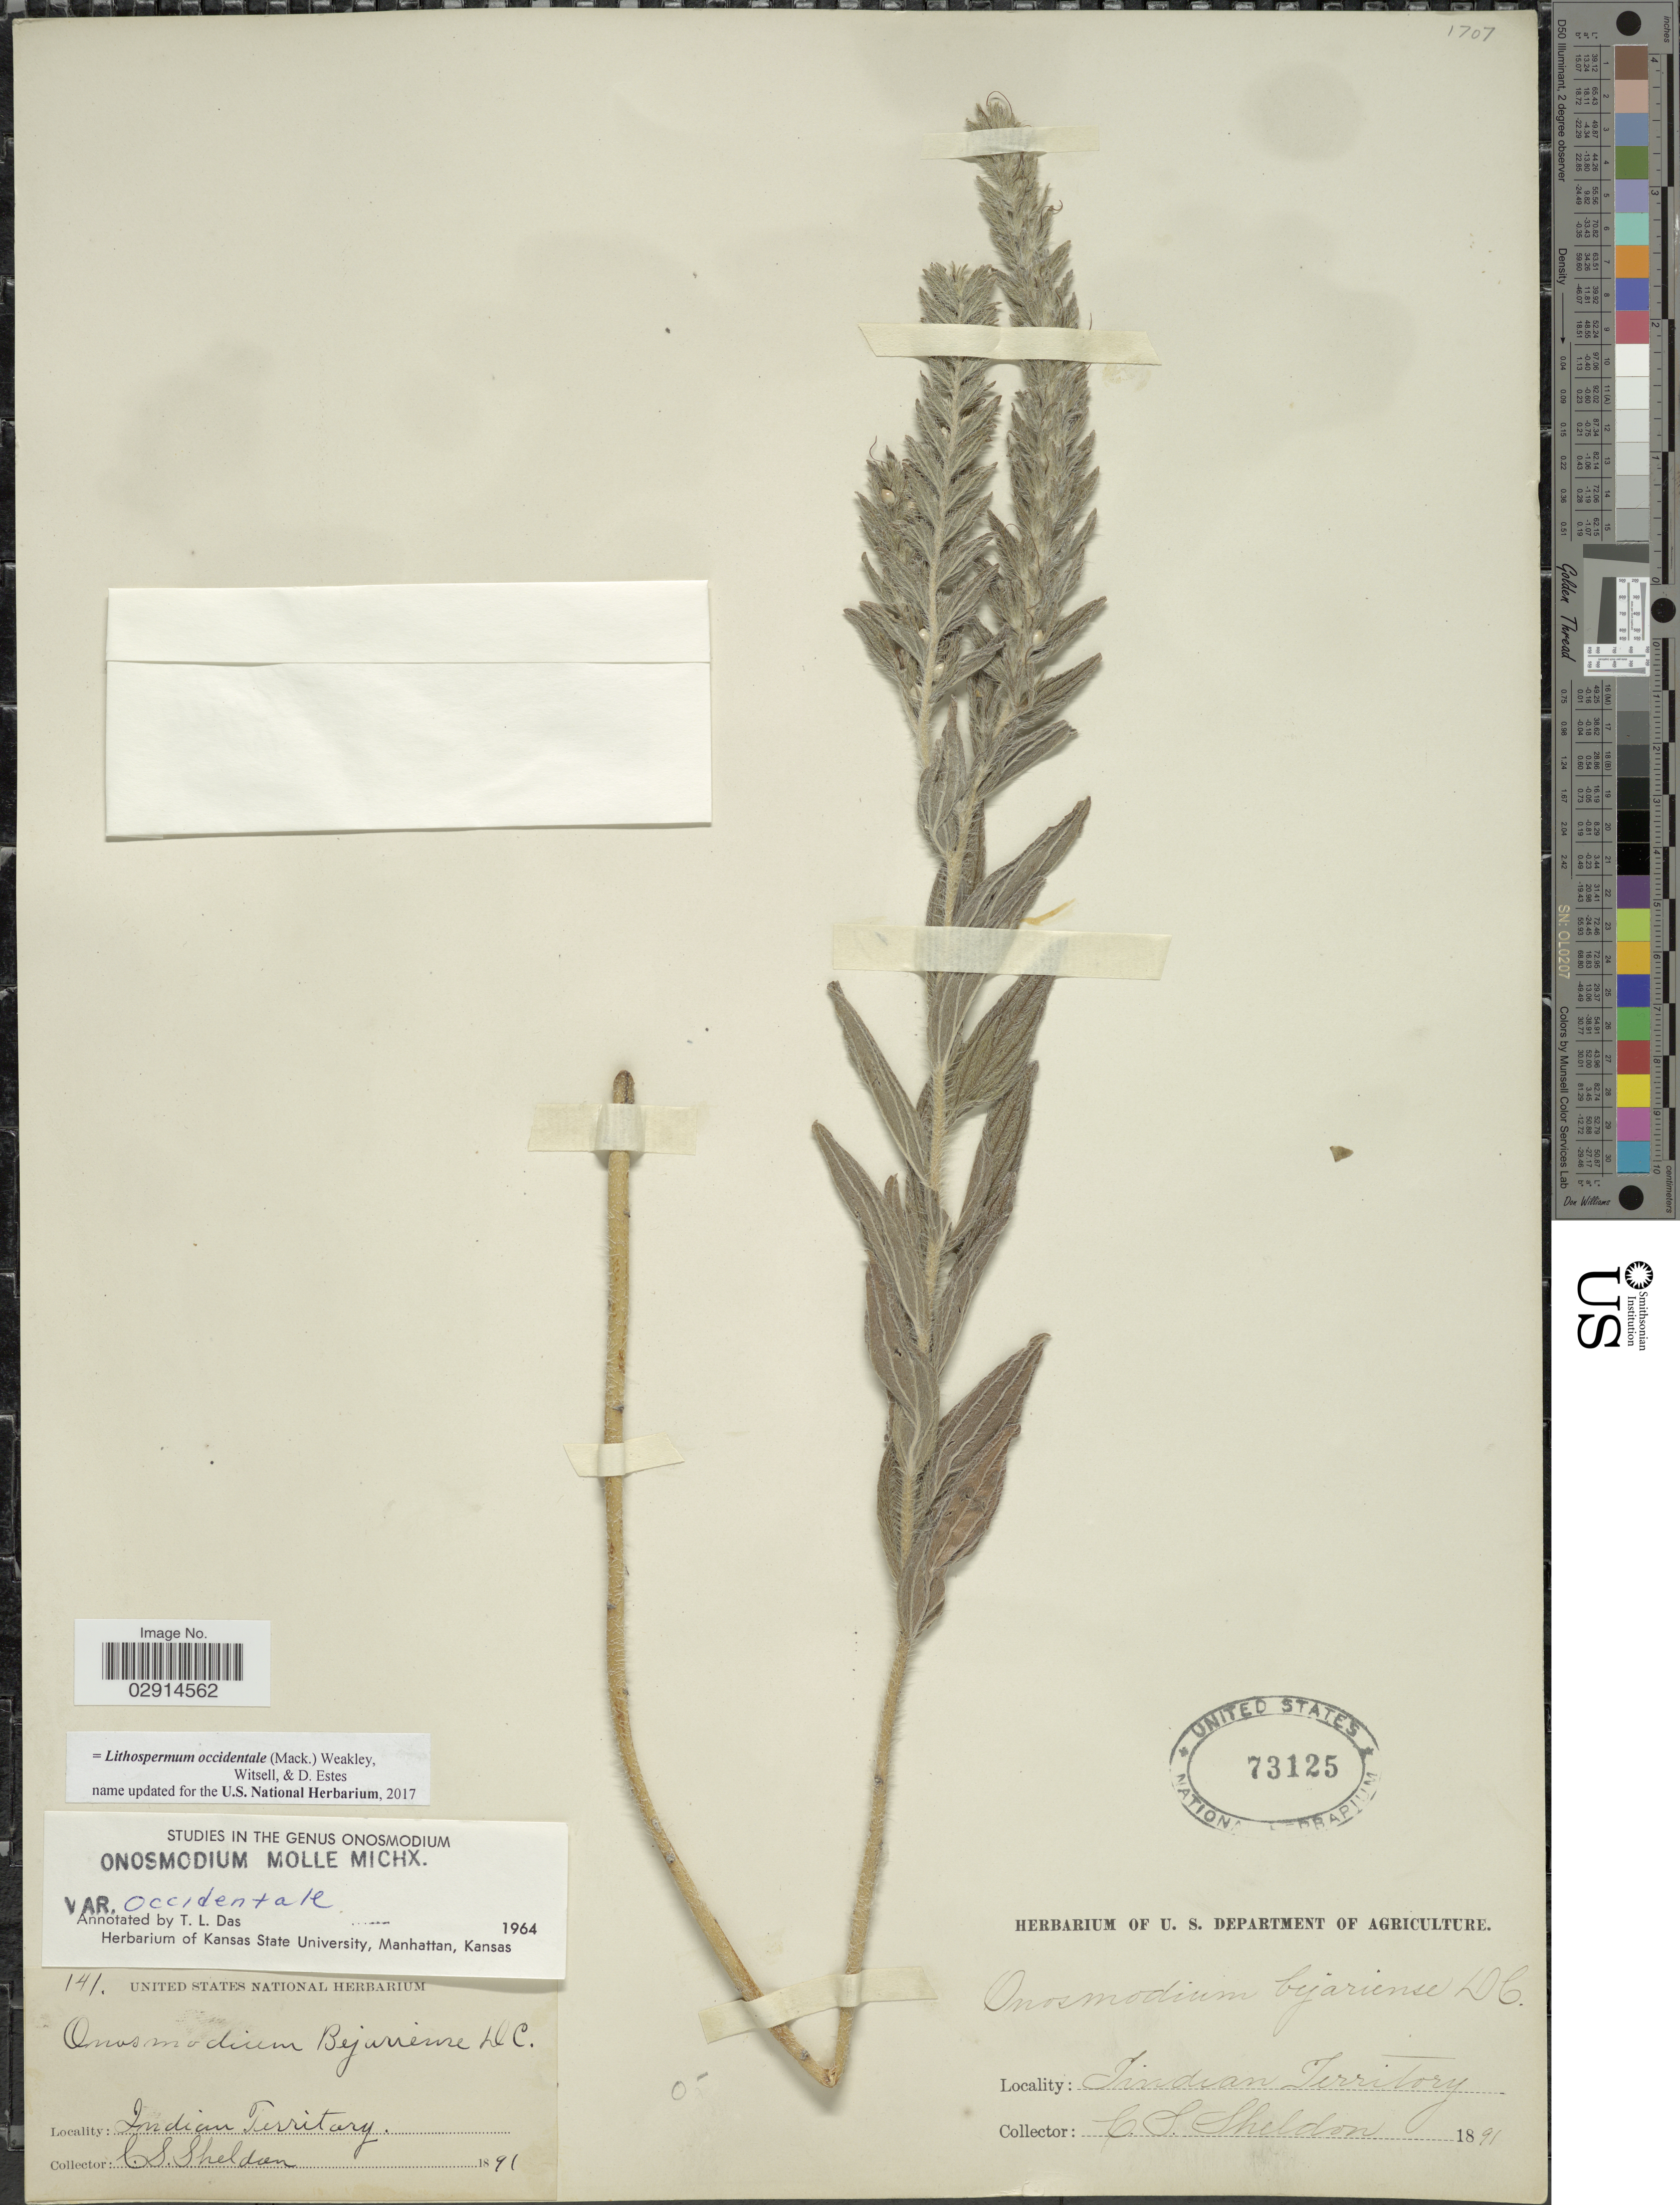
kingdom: Plantae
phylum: Tracheophyta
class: Magnoliopsida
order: Boraginales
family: Boraginaceae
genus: Lithospermum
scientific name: Lithospermum occidentale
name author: (Mack.) Weakley et al.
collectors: C. S. Sheldon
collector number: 141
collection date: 1891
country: United States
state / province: Oklahoma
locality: Indian Territory.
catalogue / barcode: US 73125